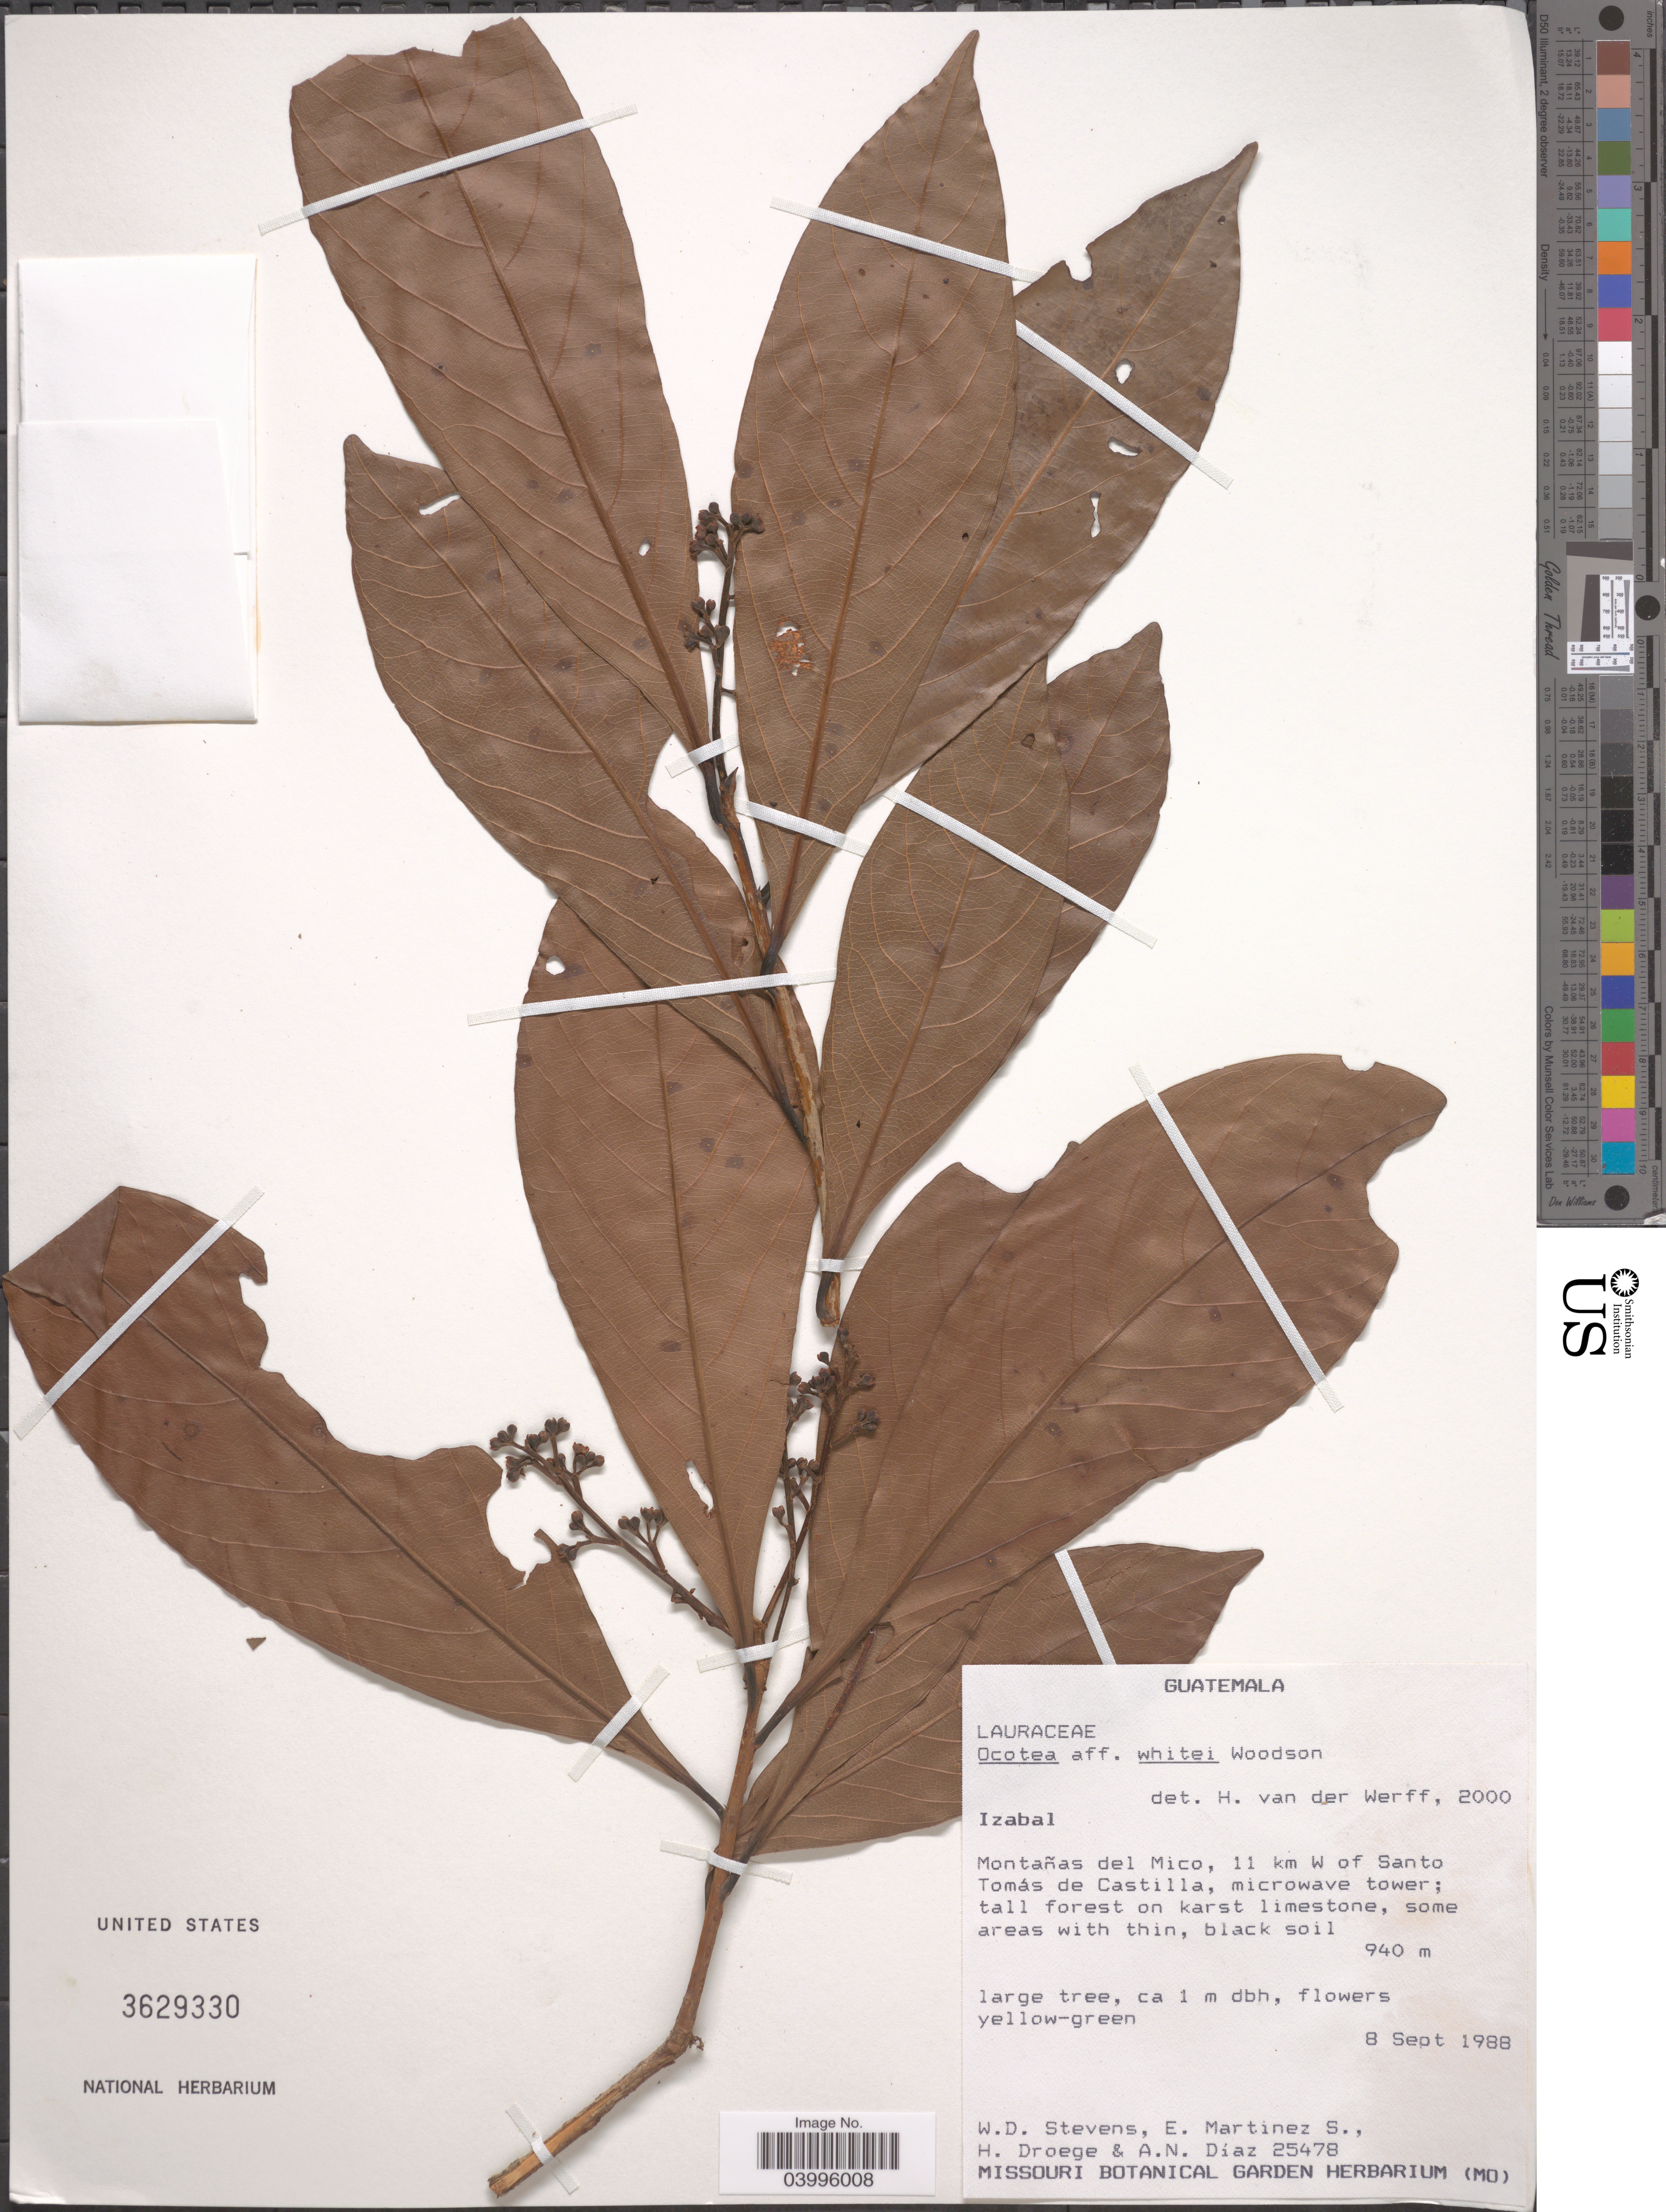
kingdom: Plantae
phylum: Tracheophyta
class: Magnoliopsida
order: Laurales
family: Lauraceae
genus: Ocotea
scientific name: Ocotea whitei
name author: Woodson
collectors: W. D. Stevens, E. M. Martínez S., H. Droege & A. Diaz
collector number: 25478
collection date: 1988-09-08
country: Guatemala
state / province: Izabal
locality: Montañas del Mico, 11 km W of Santo Tomás de Castilla, microwave tower.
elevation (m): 940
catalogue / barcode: US 3629330